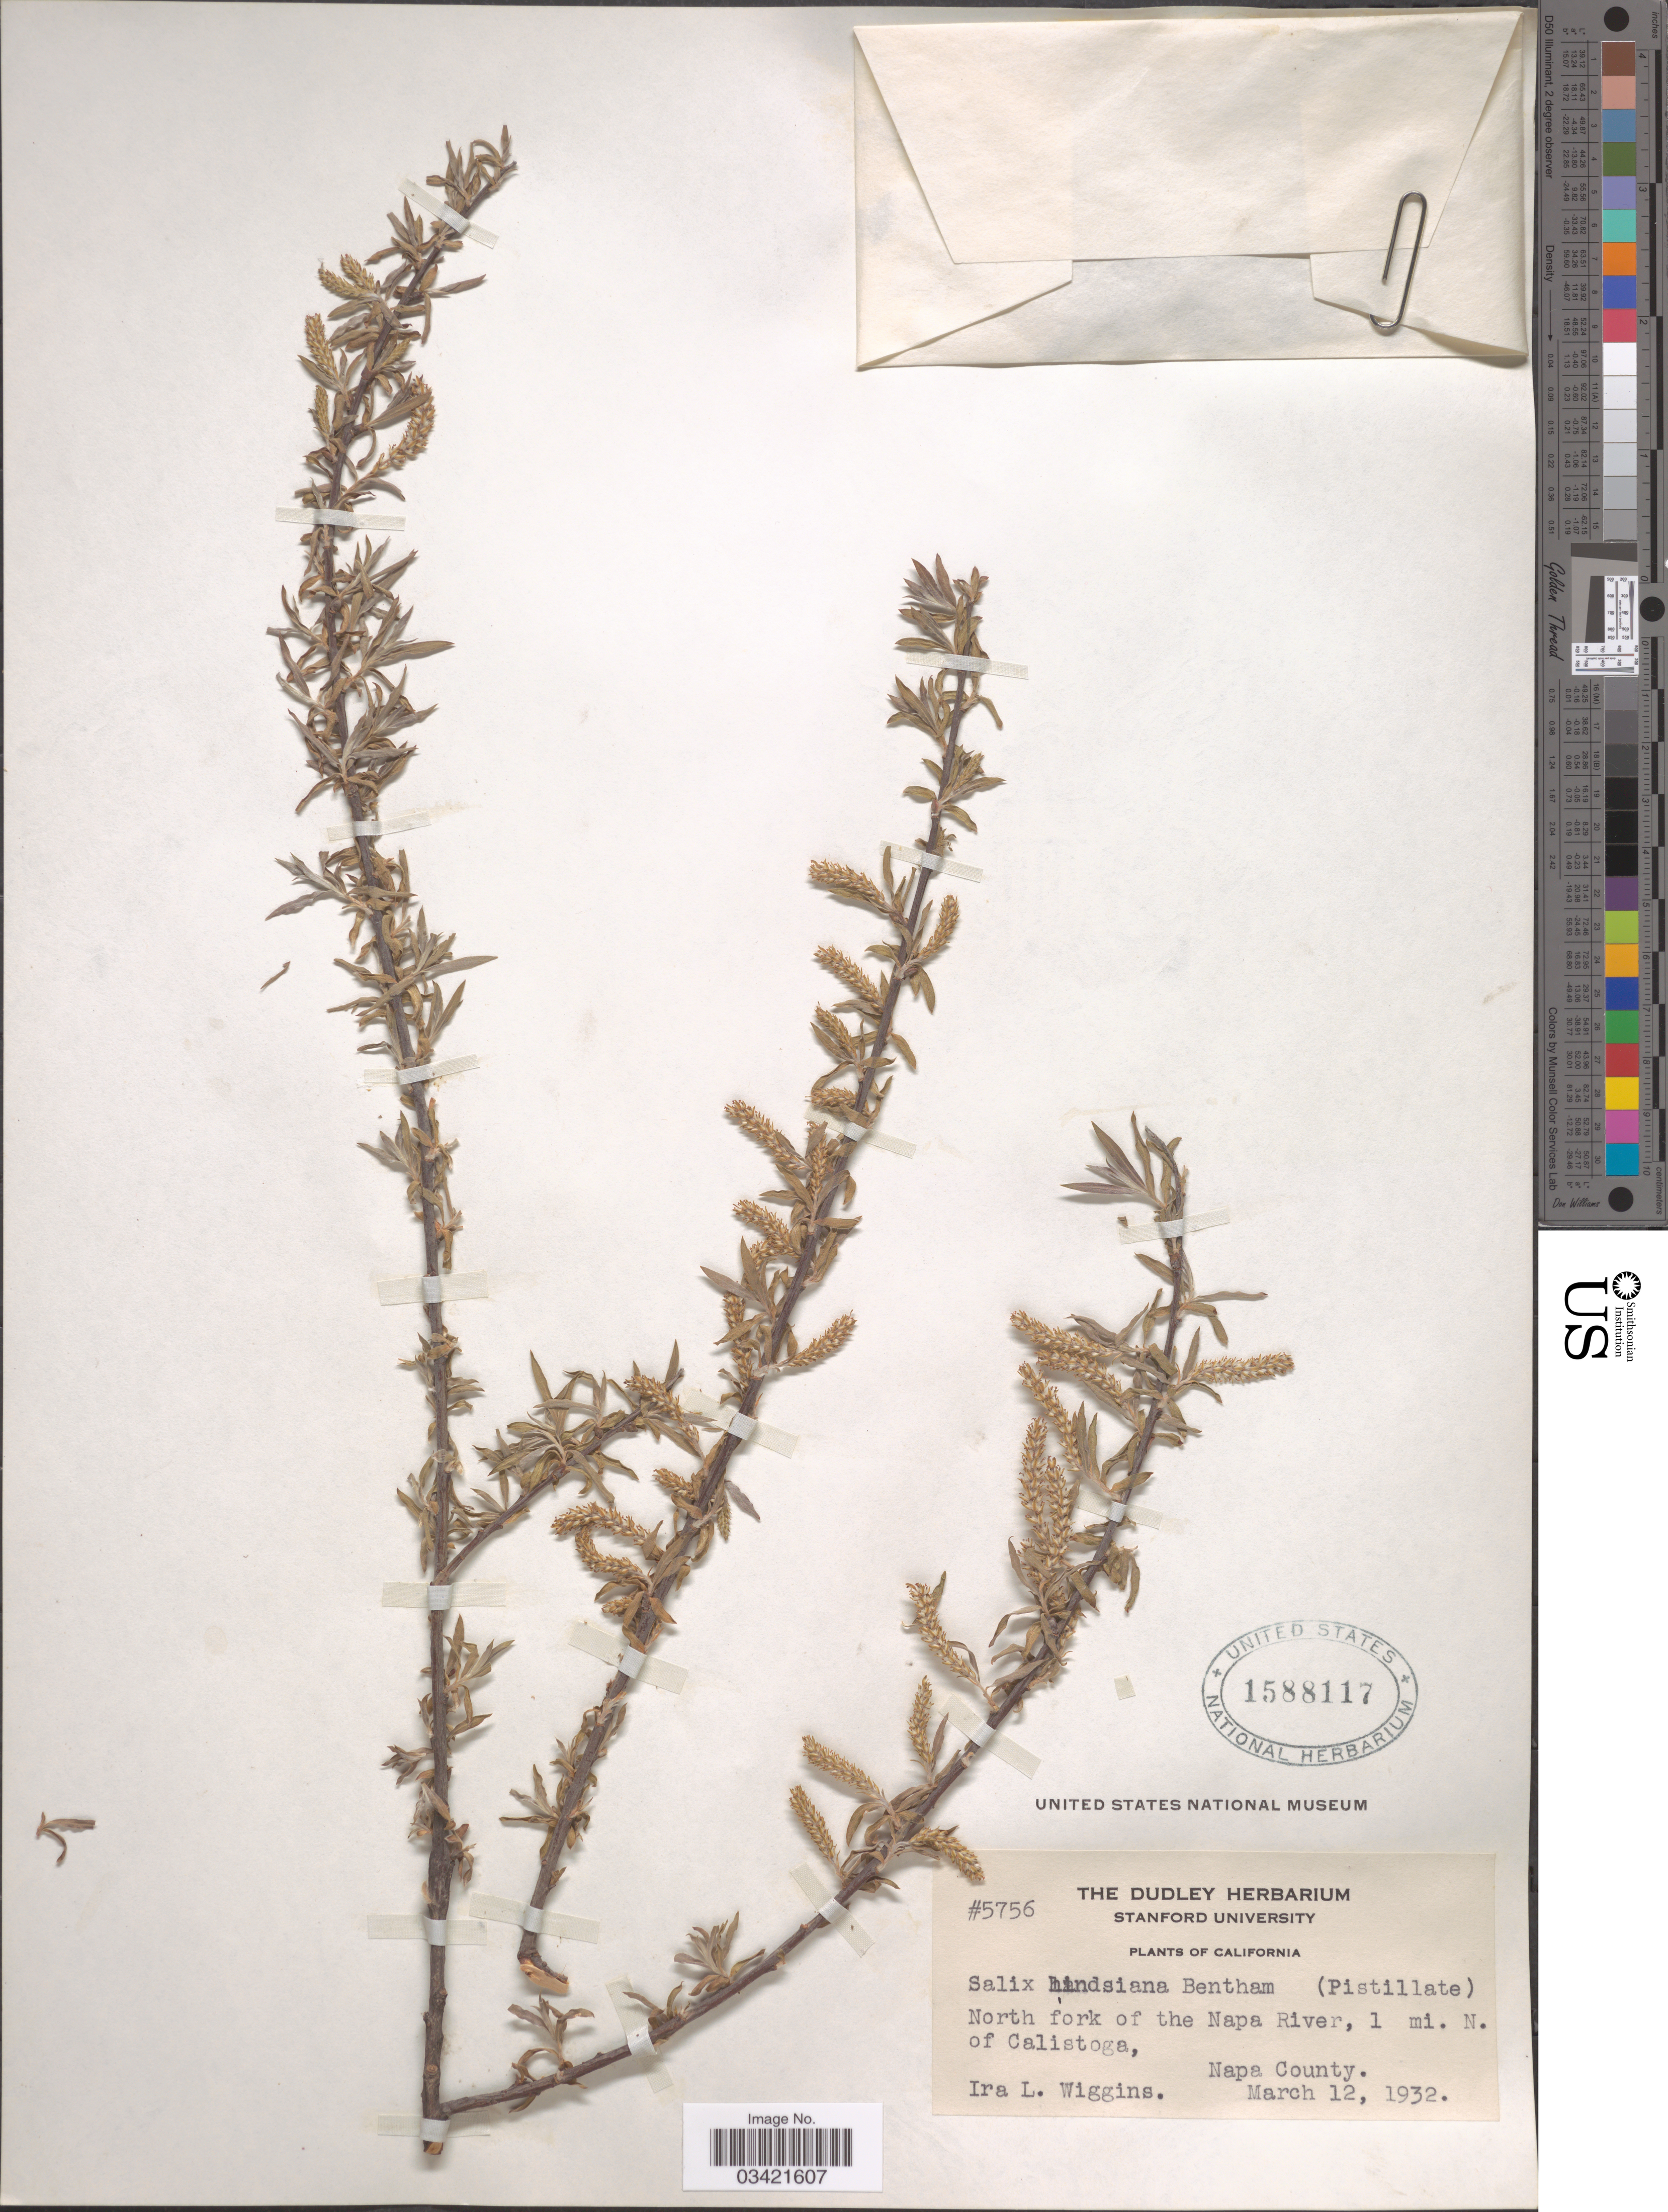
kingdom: Plantae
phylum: Tracheophyta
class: Magnoliopsida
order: Malpighiales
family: Salicaceae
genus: Salix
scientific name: Salix hindsiana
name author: Benth.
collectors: I. L. Wiggins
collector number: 5756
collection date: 1932-03-12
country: United States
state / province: California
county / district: Napa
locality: North fork of the Napa river, 1 mi. N. of Calistoga, Napa County.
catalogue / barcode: US 1588117